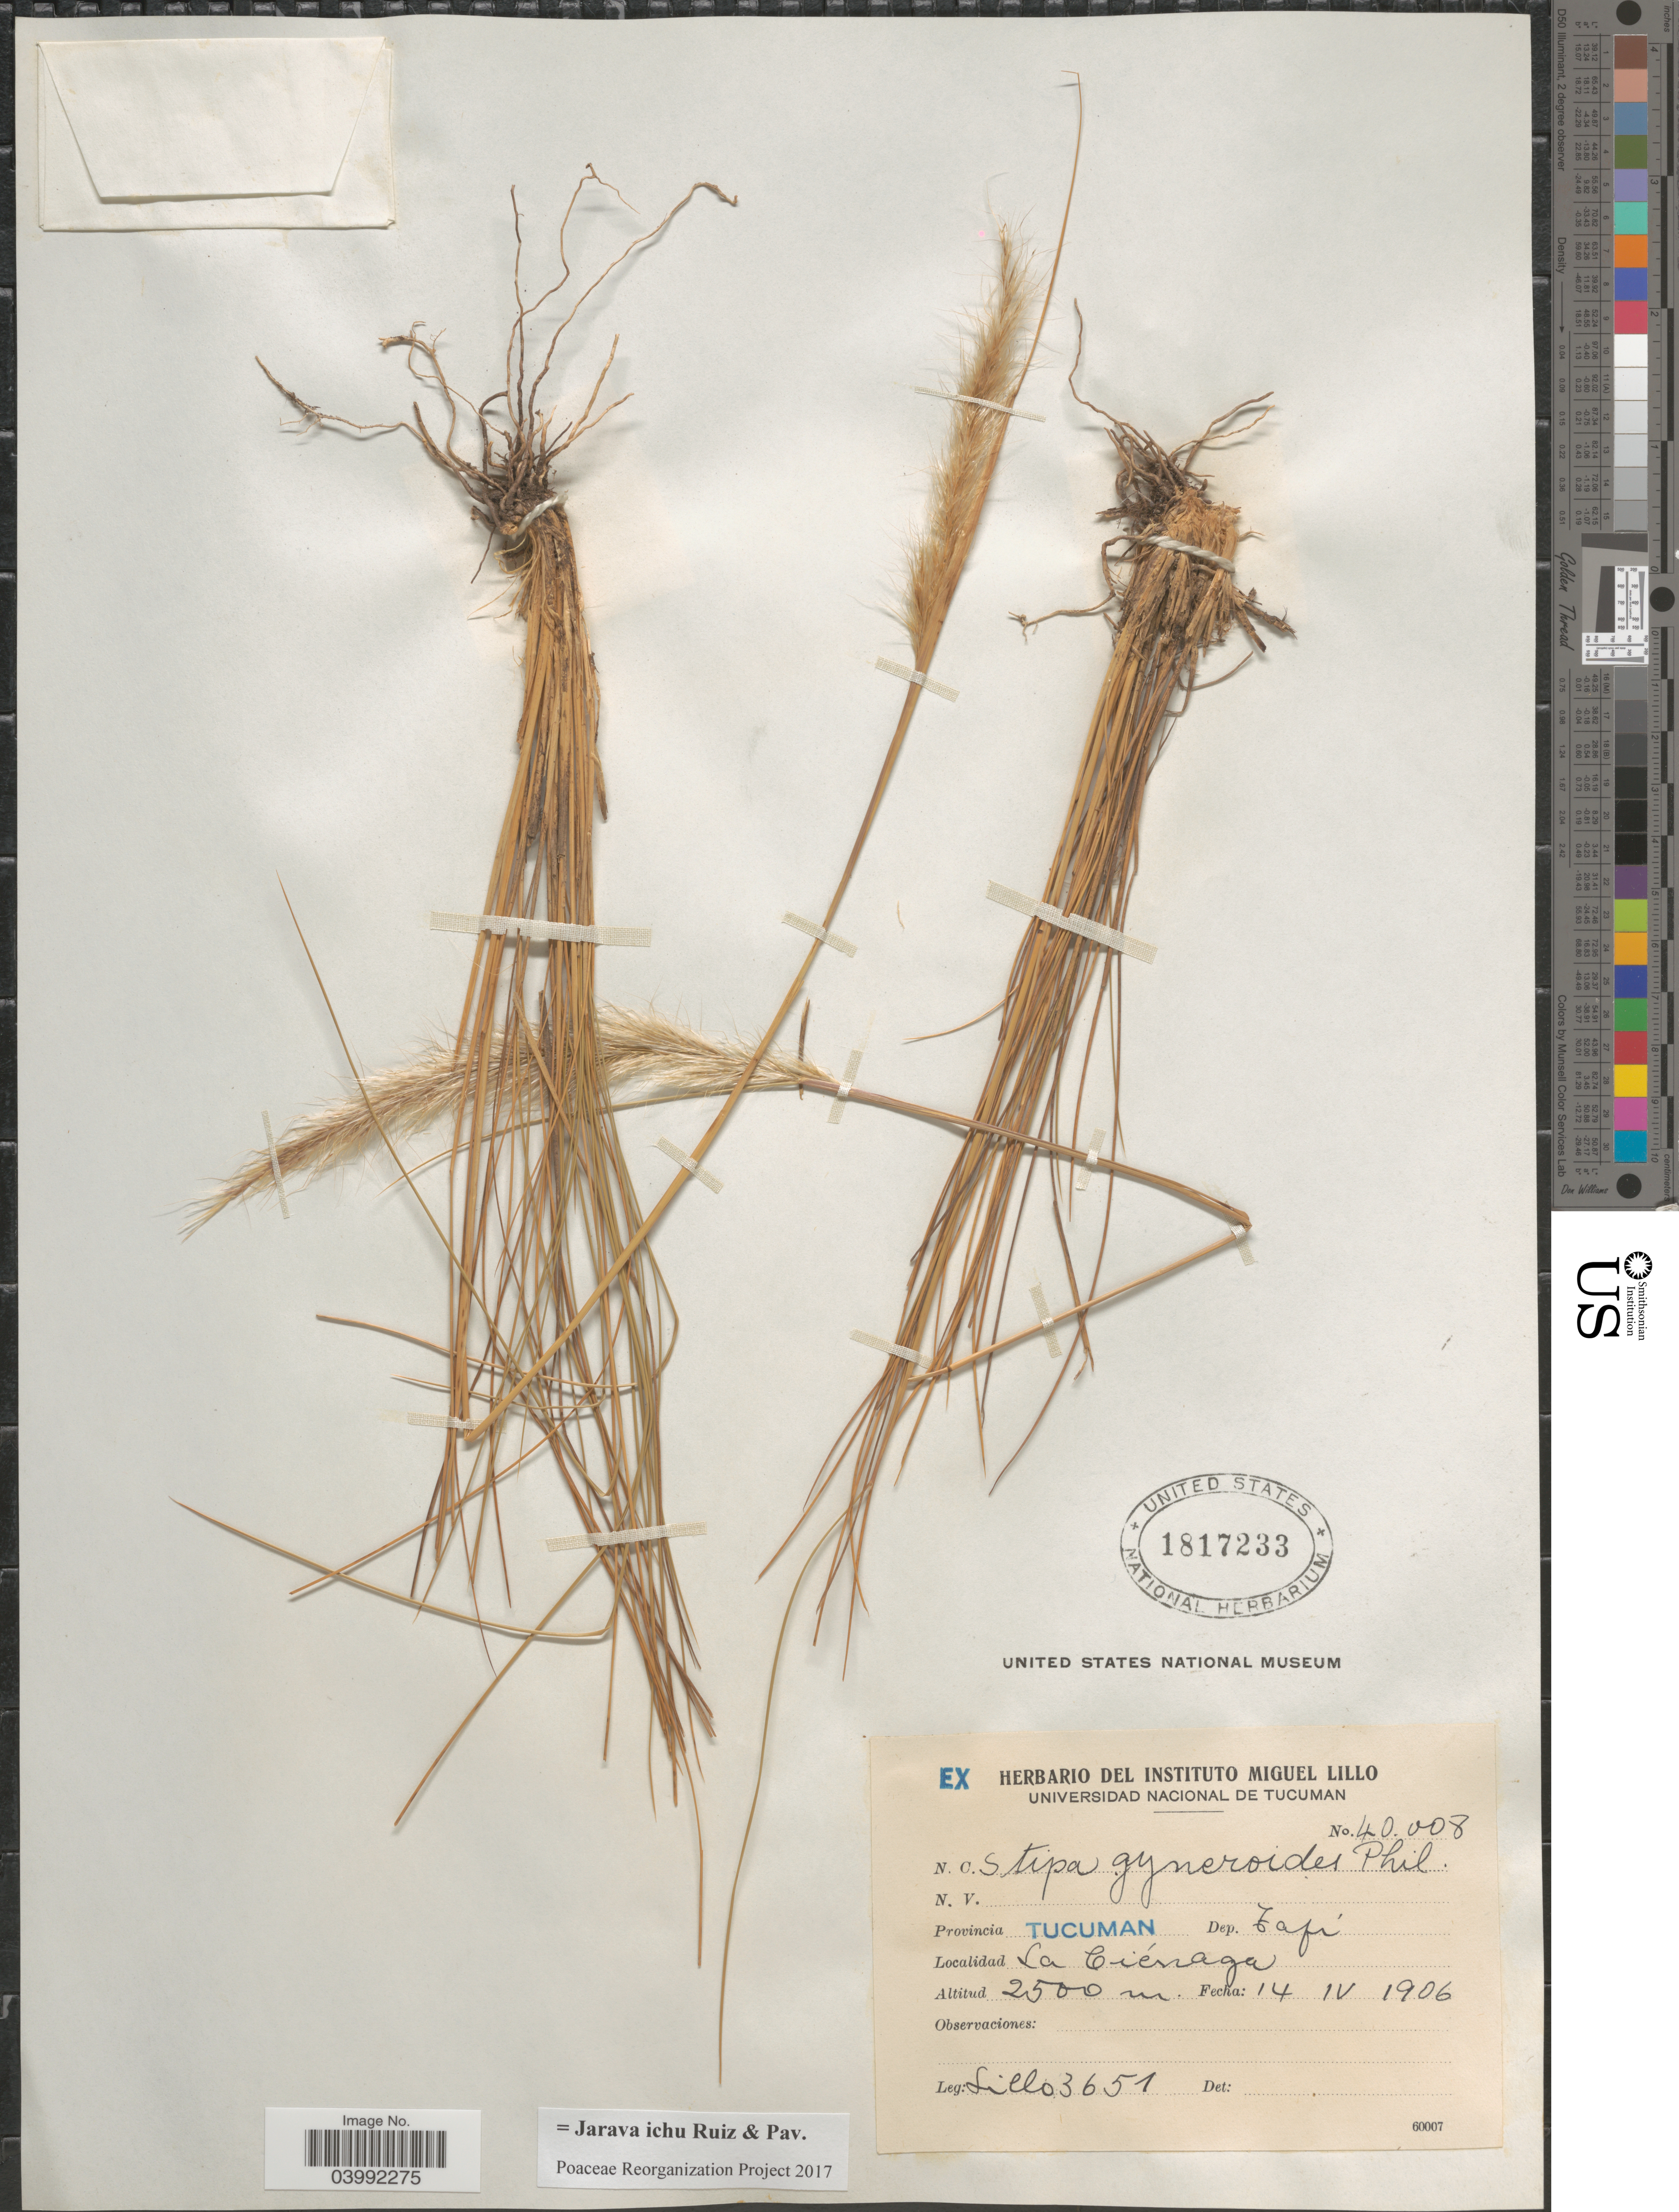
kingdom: Plantae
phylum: Tracheophyta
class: Liliopsida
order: Poales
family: Poaceae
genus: Jarava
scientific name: Jarava ichu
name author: Ruiz & Pav.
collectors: M. Lillo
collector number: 3651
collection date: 1906-04-14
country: Argentina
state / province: Tucuman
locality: Dep. Tafi. La Ciénaga.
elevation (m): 2500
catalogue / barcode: US 1817233